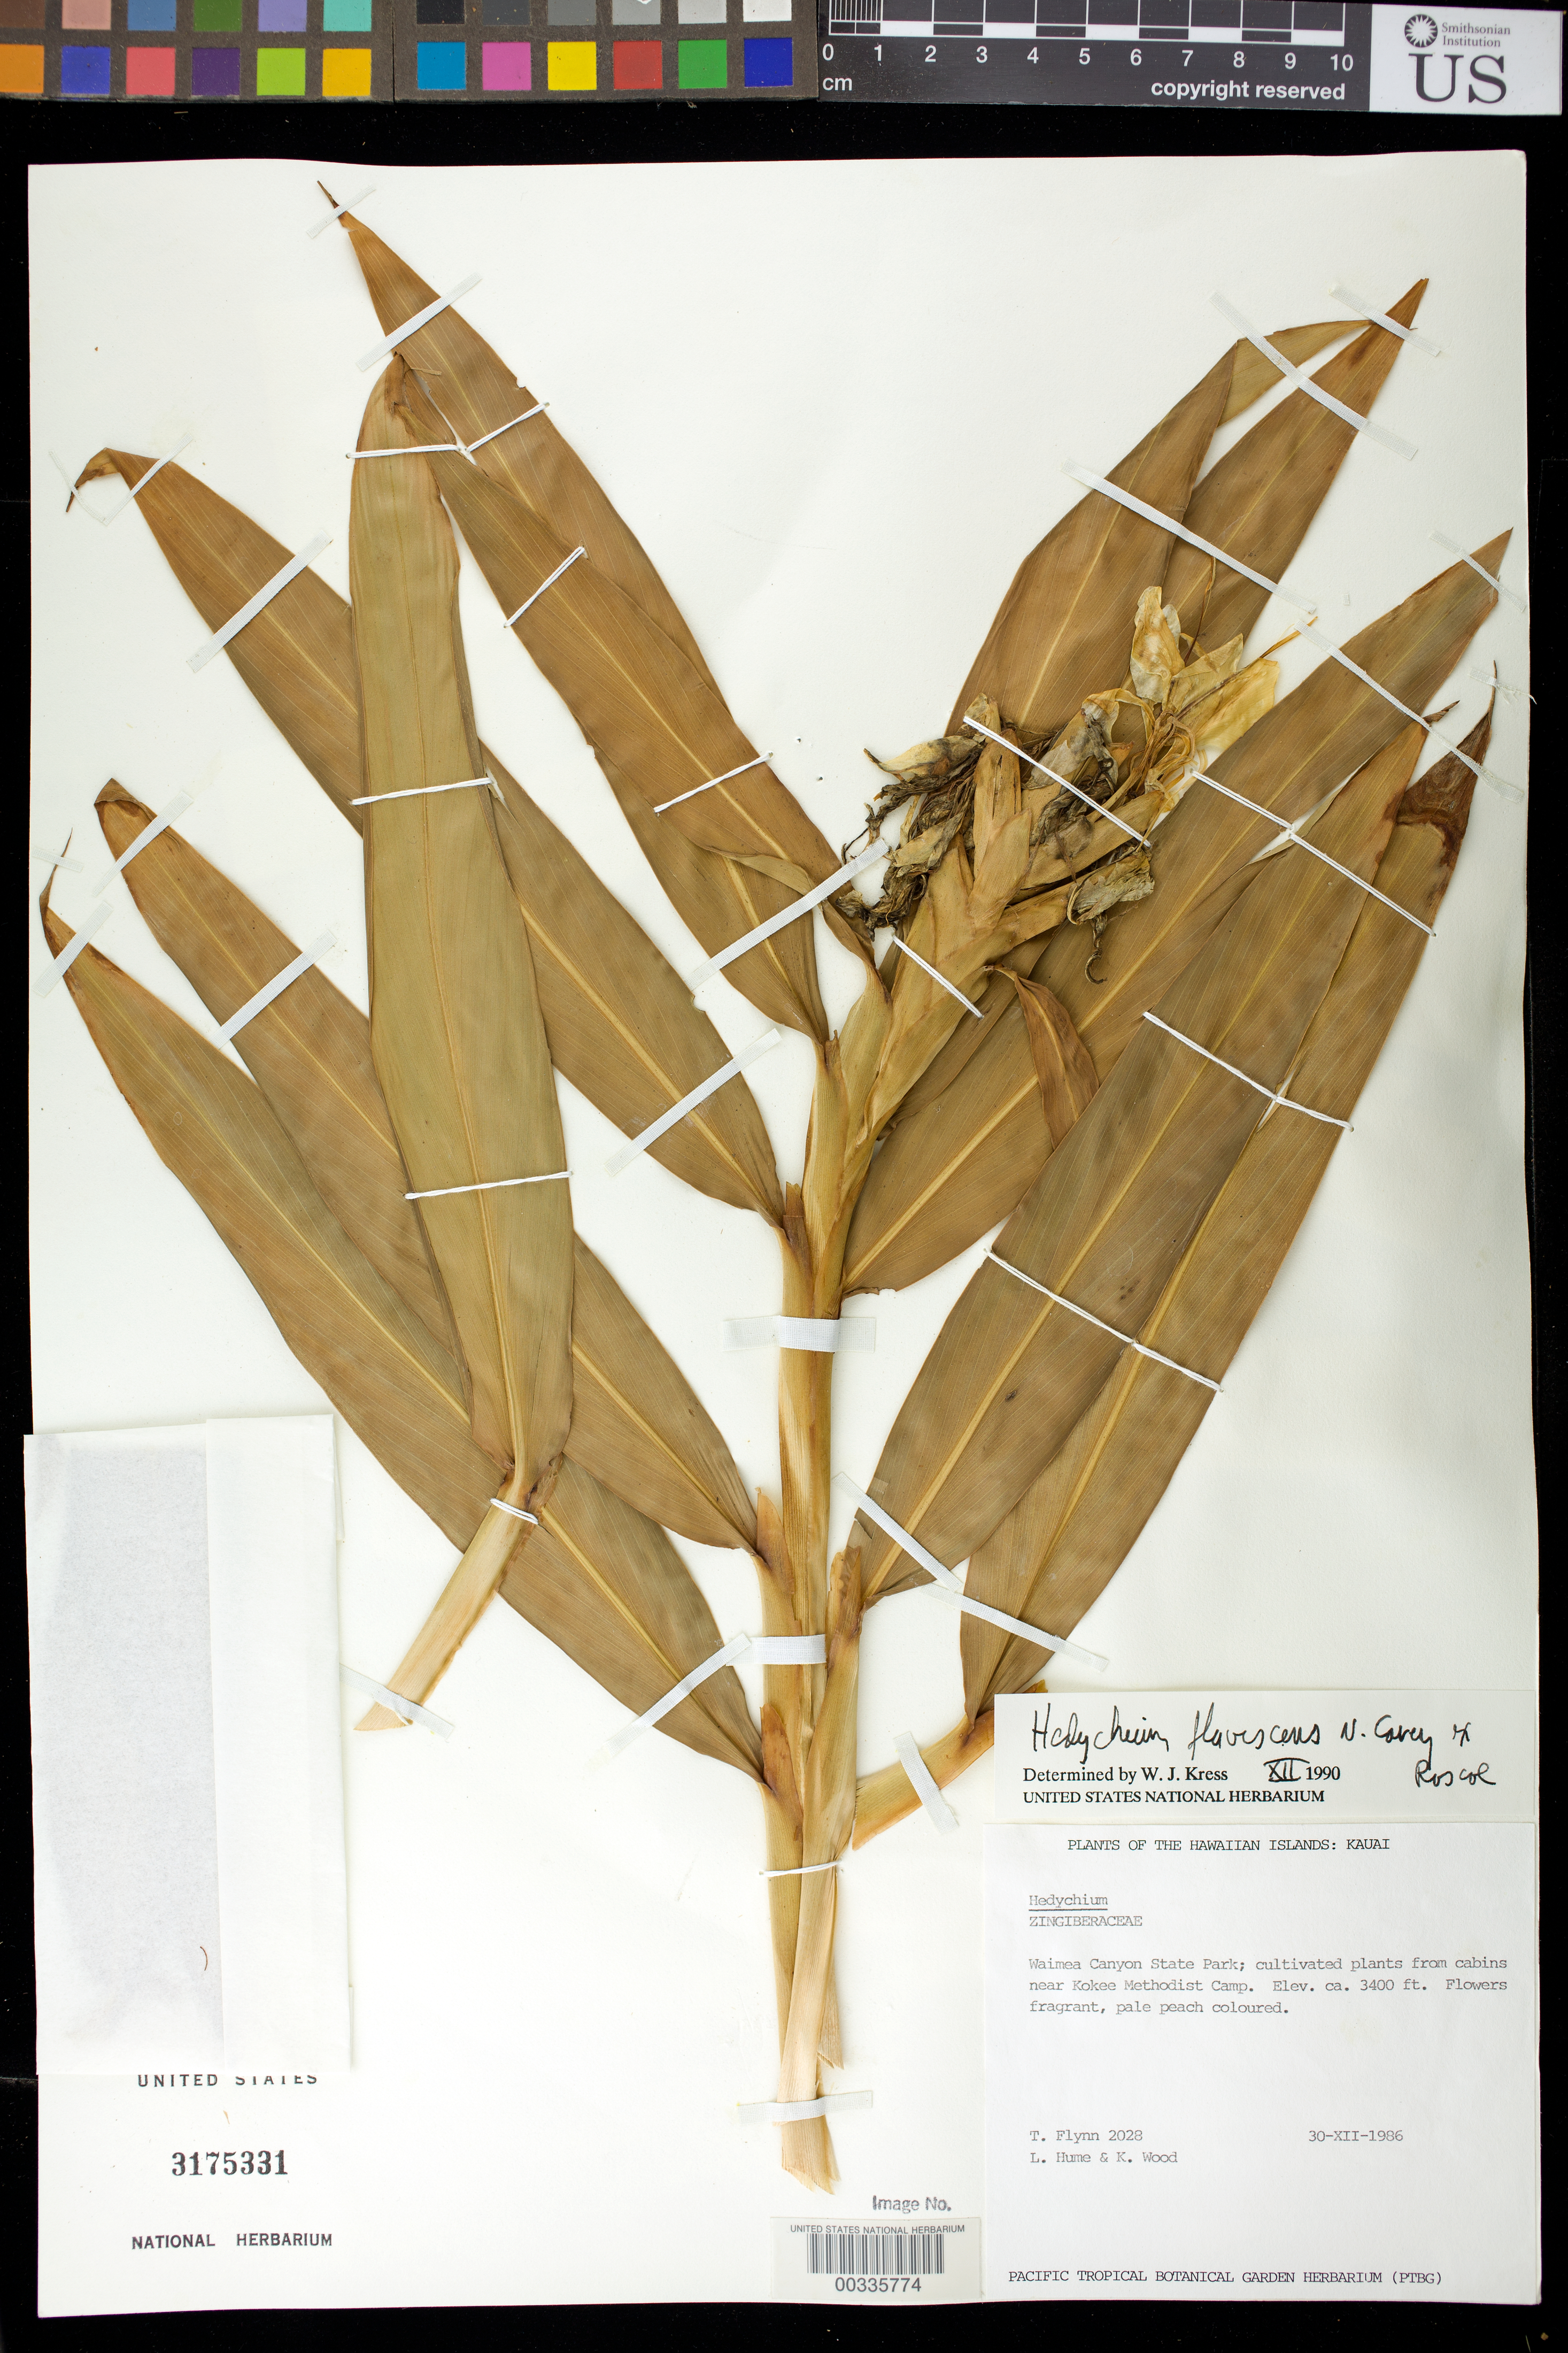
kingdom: Plantae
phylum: Tracheophyta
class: Liliopsida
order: Zingiberales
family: Zingiberaceae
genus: Hedychium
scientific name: Hedychium flavescens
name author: Carey ex Roscoe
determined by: Kress, W. J., (US), Smithsonian Institution - National Museum of Natural History (UNITED STATES)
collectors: T. W. Flynn, L. Hume & K. Wood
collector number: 2028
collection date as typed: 30 Dec 1986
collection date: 1986-12-30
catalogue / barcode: US 3175331